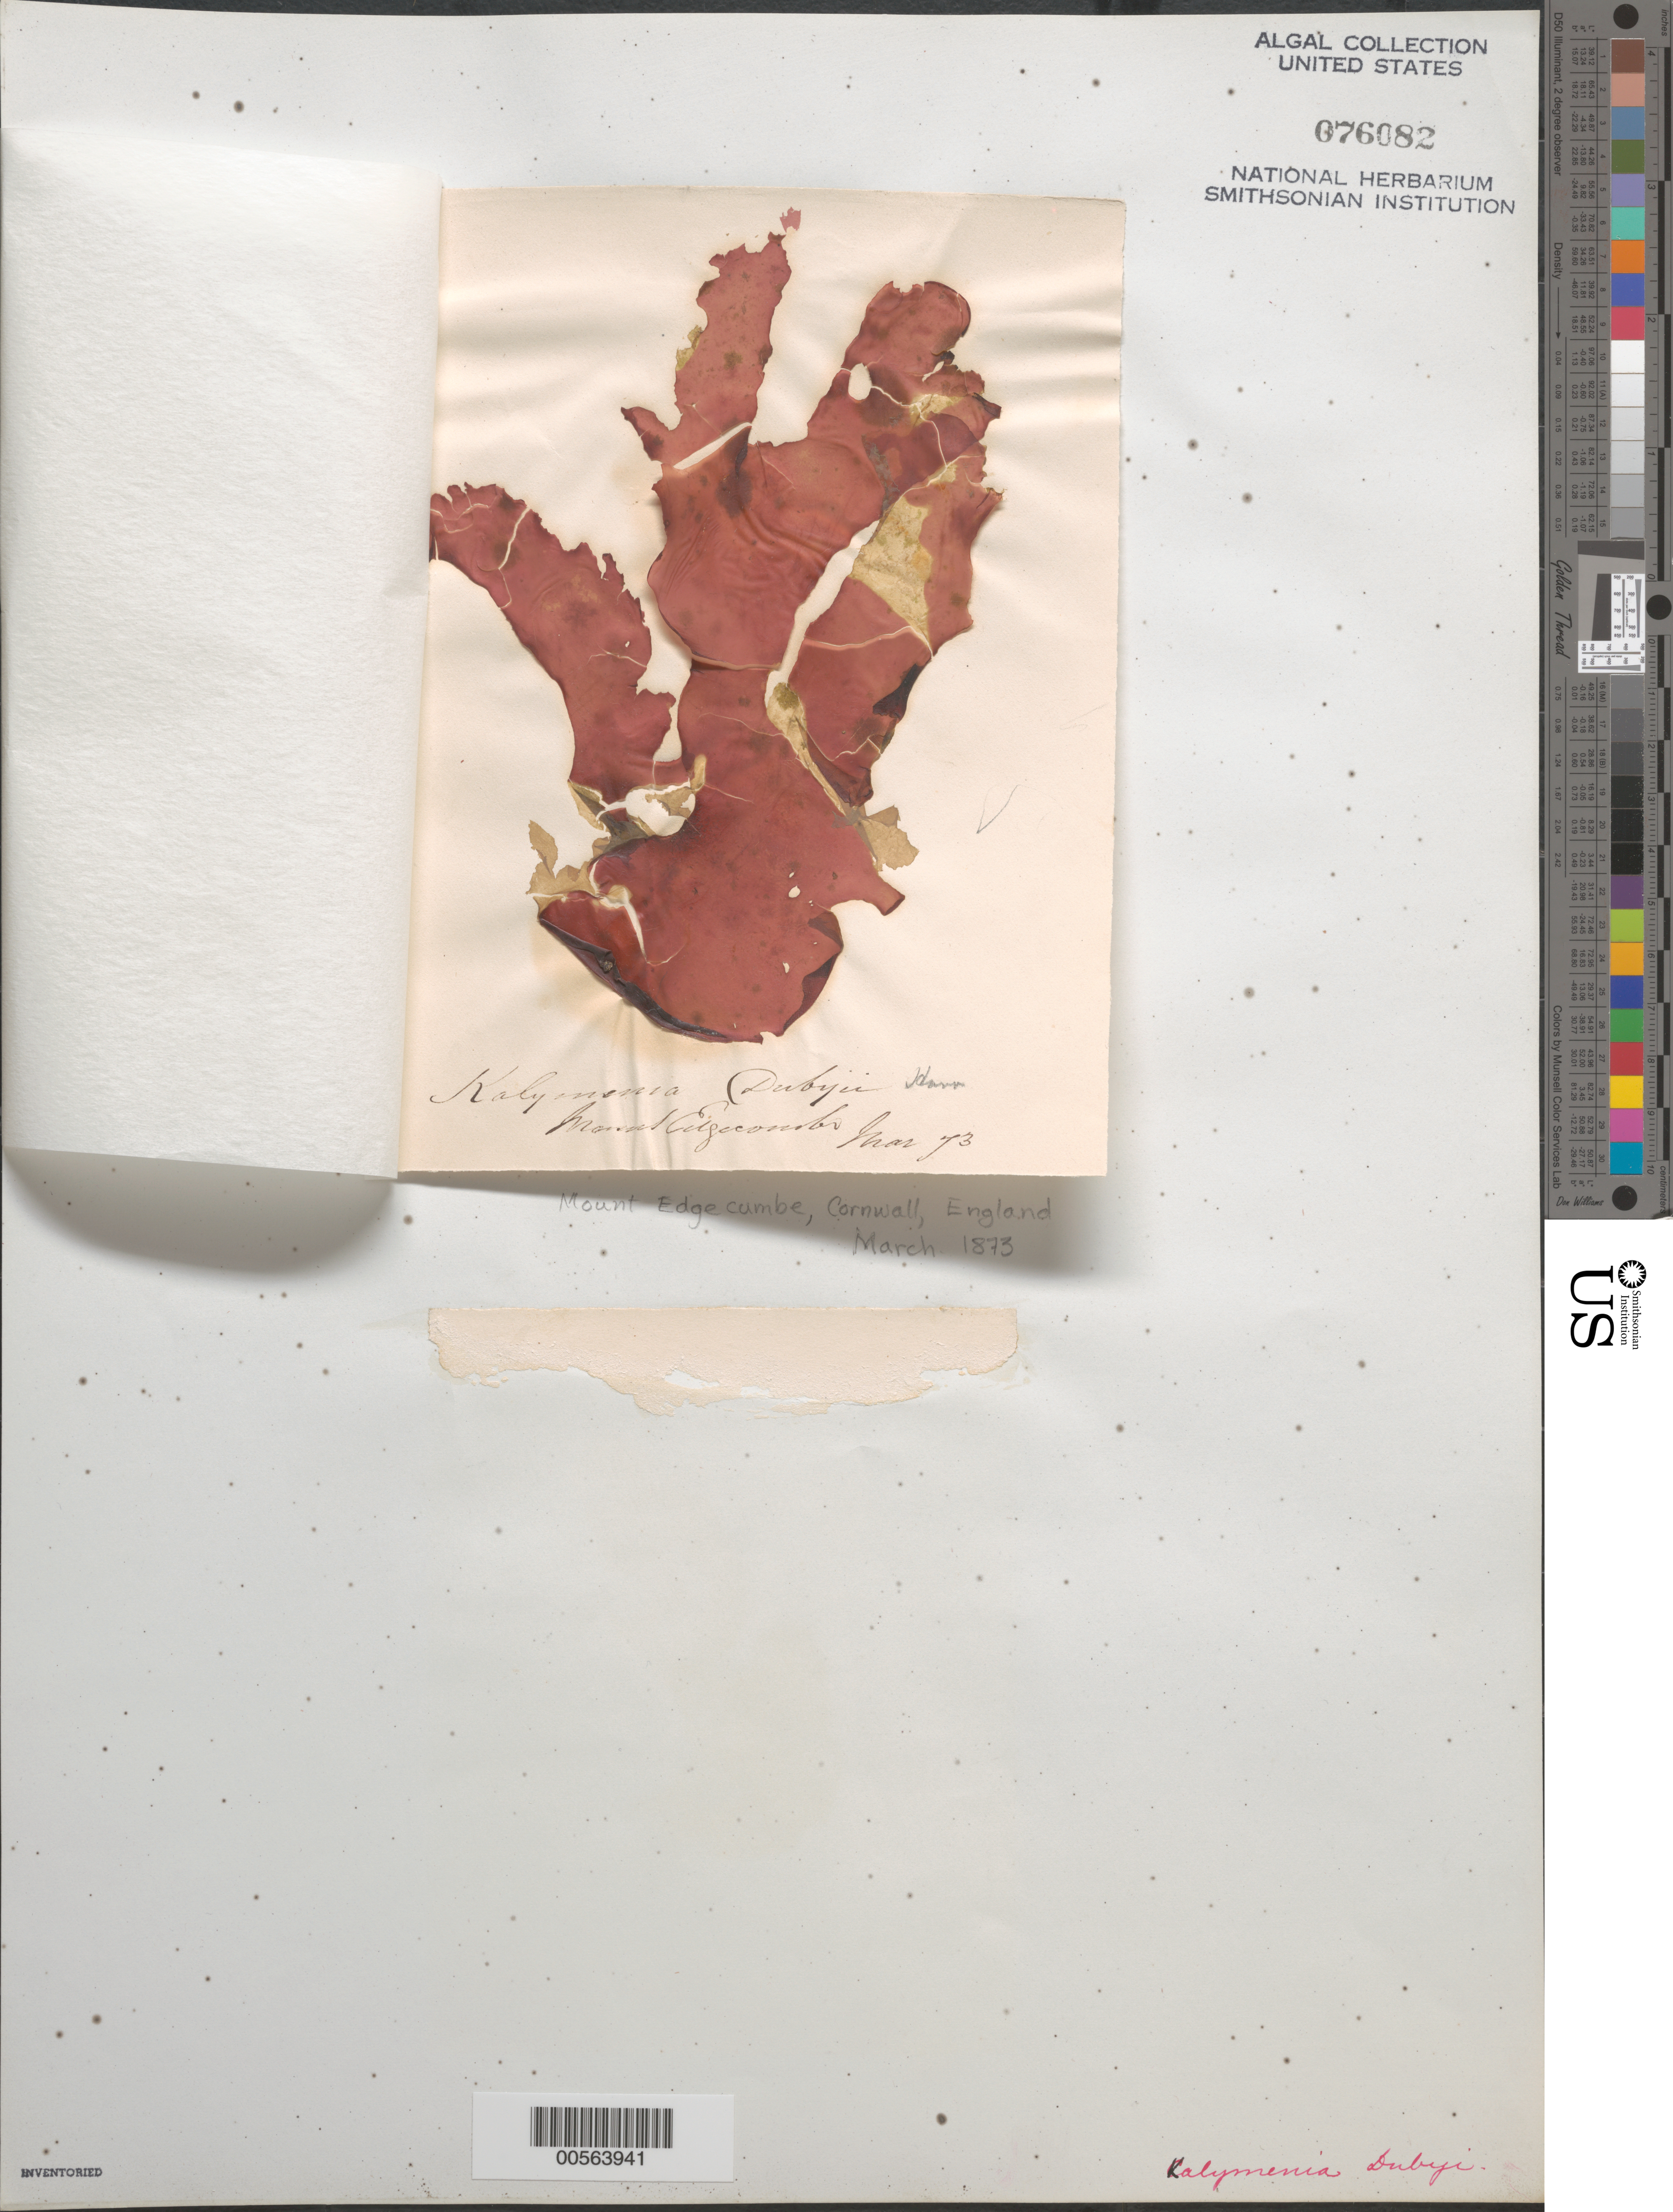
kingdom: Plantae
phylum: Rhodophyta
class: Florideophyceae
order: Nemastomatales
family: Schizymeniaceae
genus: Schizymenia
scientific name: Schizymenia dubyi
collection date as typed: Mar 1873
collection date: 1873-03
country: United Kingdom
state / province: England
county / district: Cornwall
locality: Mount Edgcumbe (Mount Edgecombe)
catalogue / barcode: US 76082